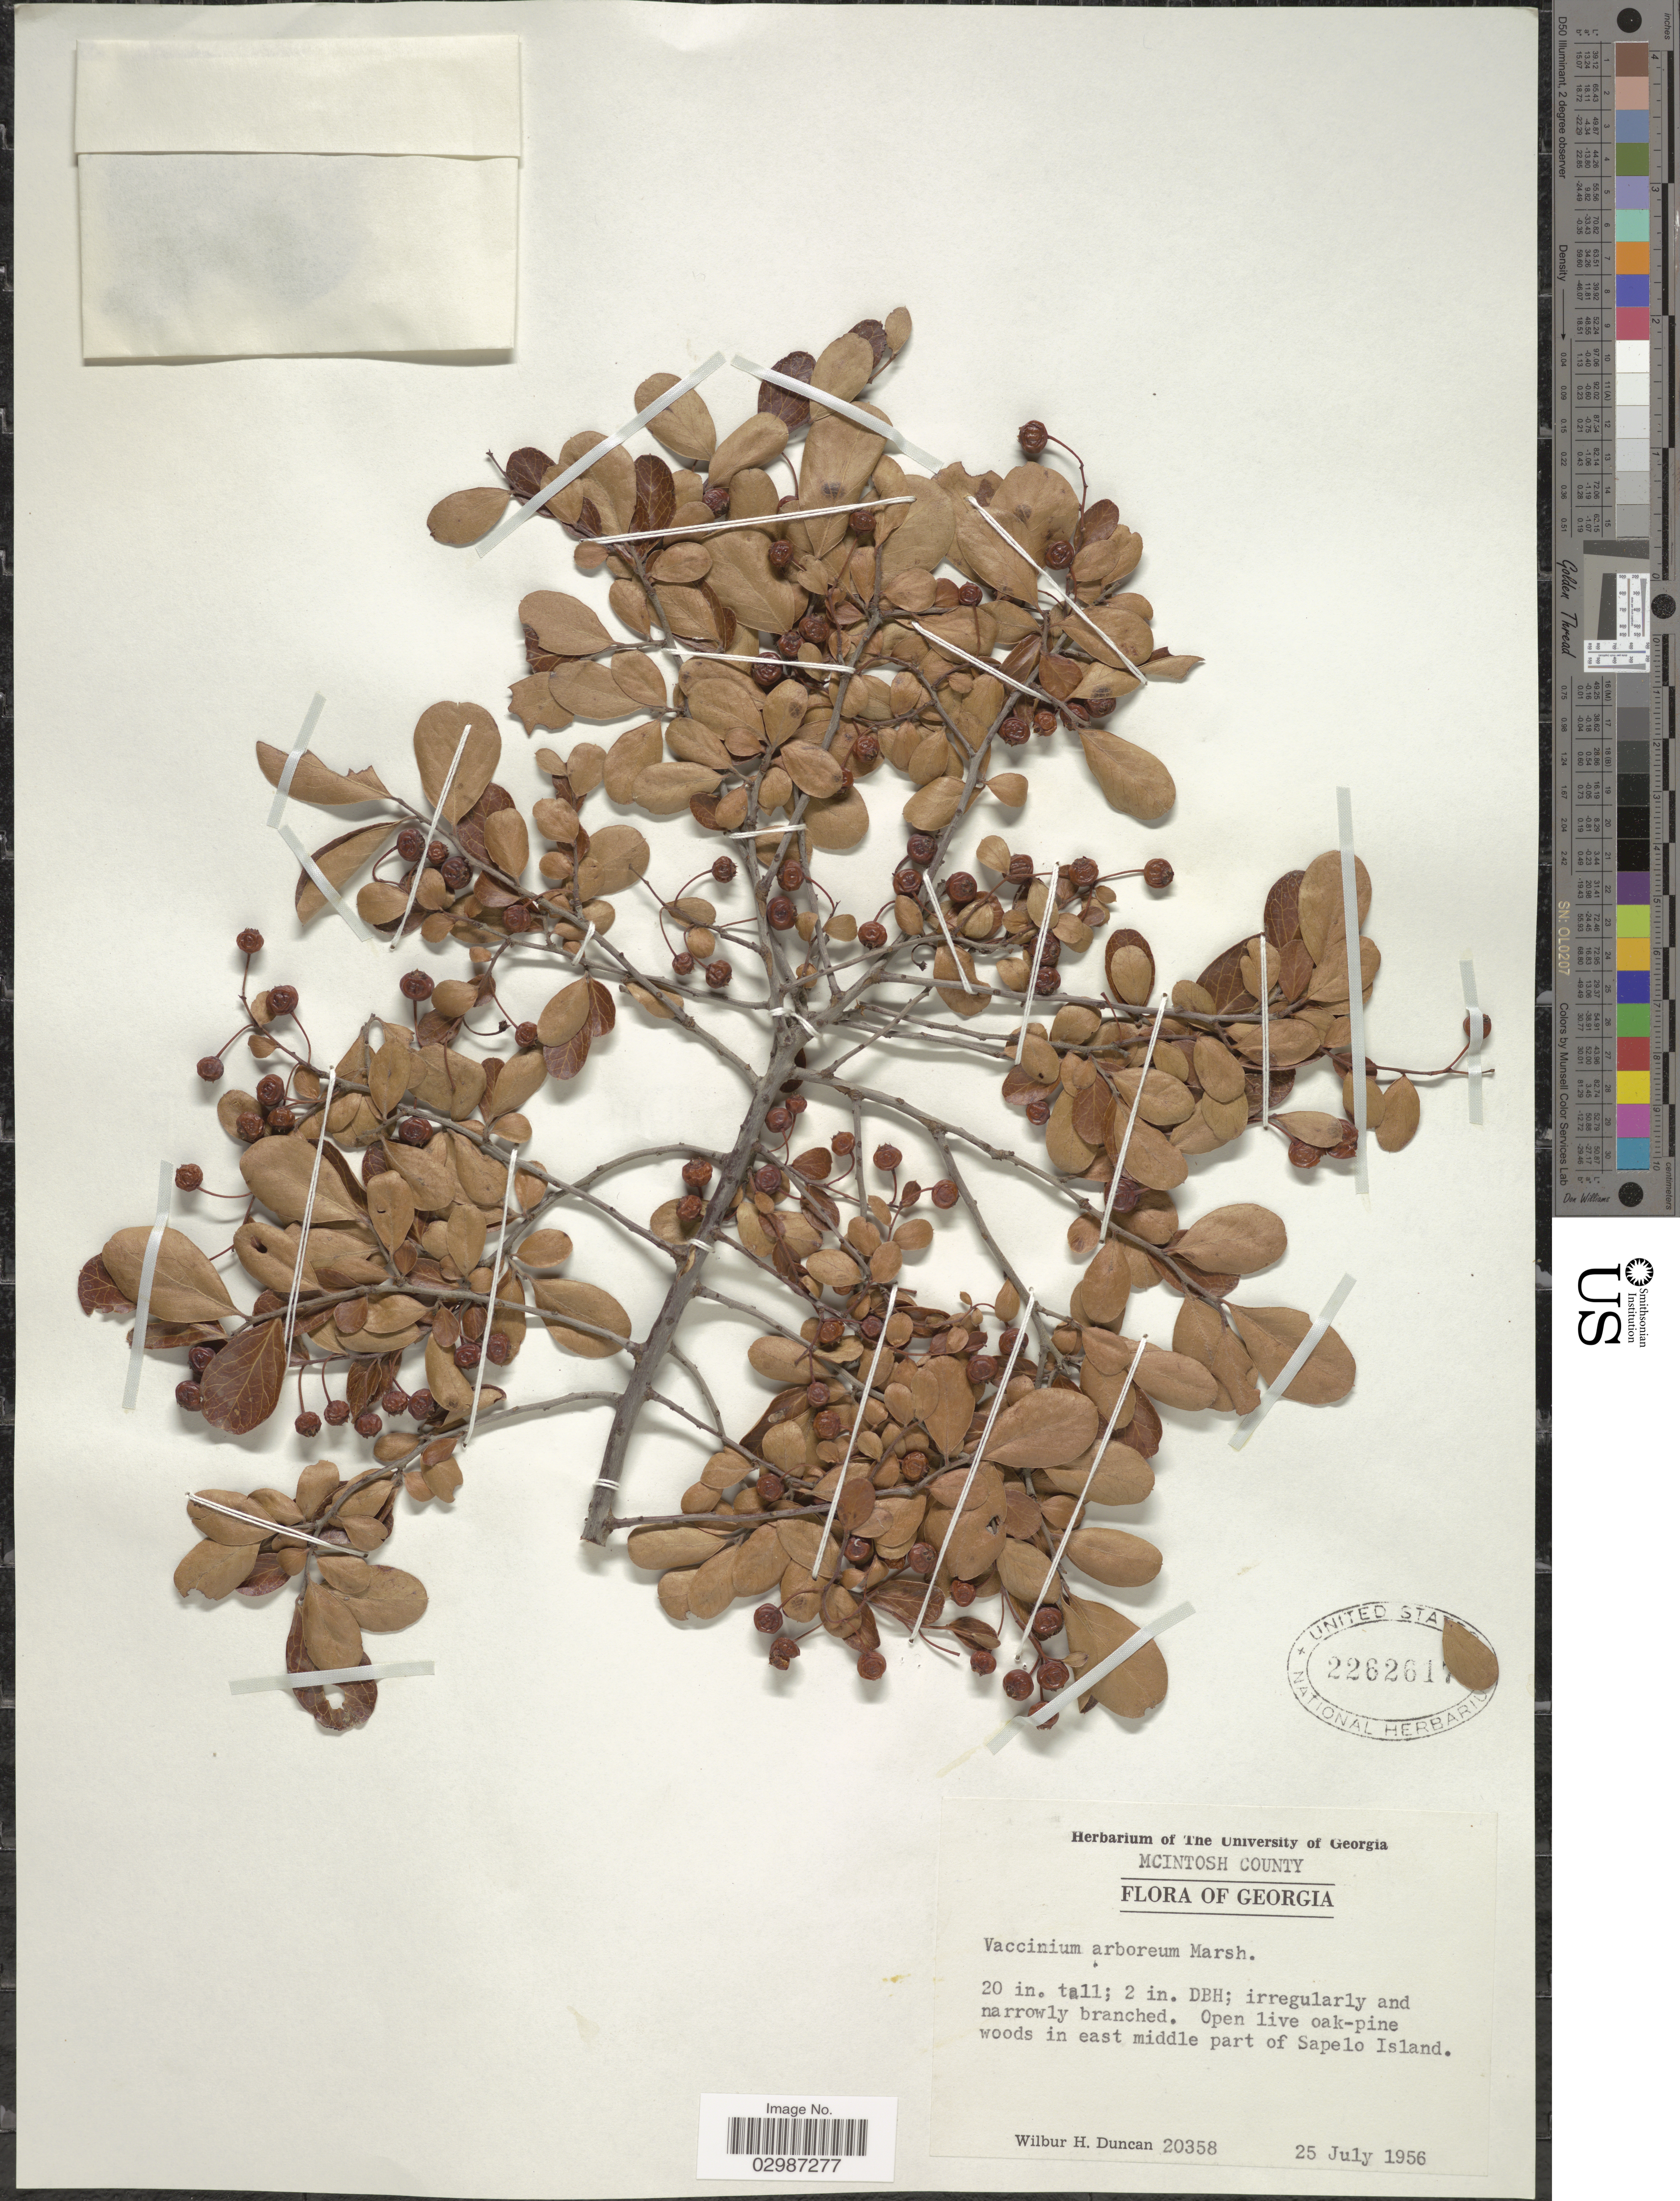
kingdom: Plantae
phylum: Tracheophyta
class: Magnoliopsida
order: Ericales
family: Ericaceae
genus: Vaccinium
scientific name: Vaccinium arboreum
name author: Marshall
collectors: W. H. Duncan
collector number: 20358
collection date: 1956-07-25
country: United States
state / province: Georgia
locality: Mcintosh County, Open live oak-pine woods in east middle part of Sapelo Island.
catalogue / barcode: US 2262617